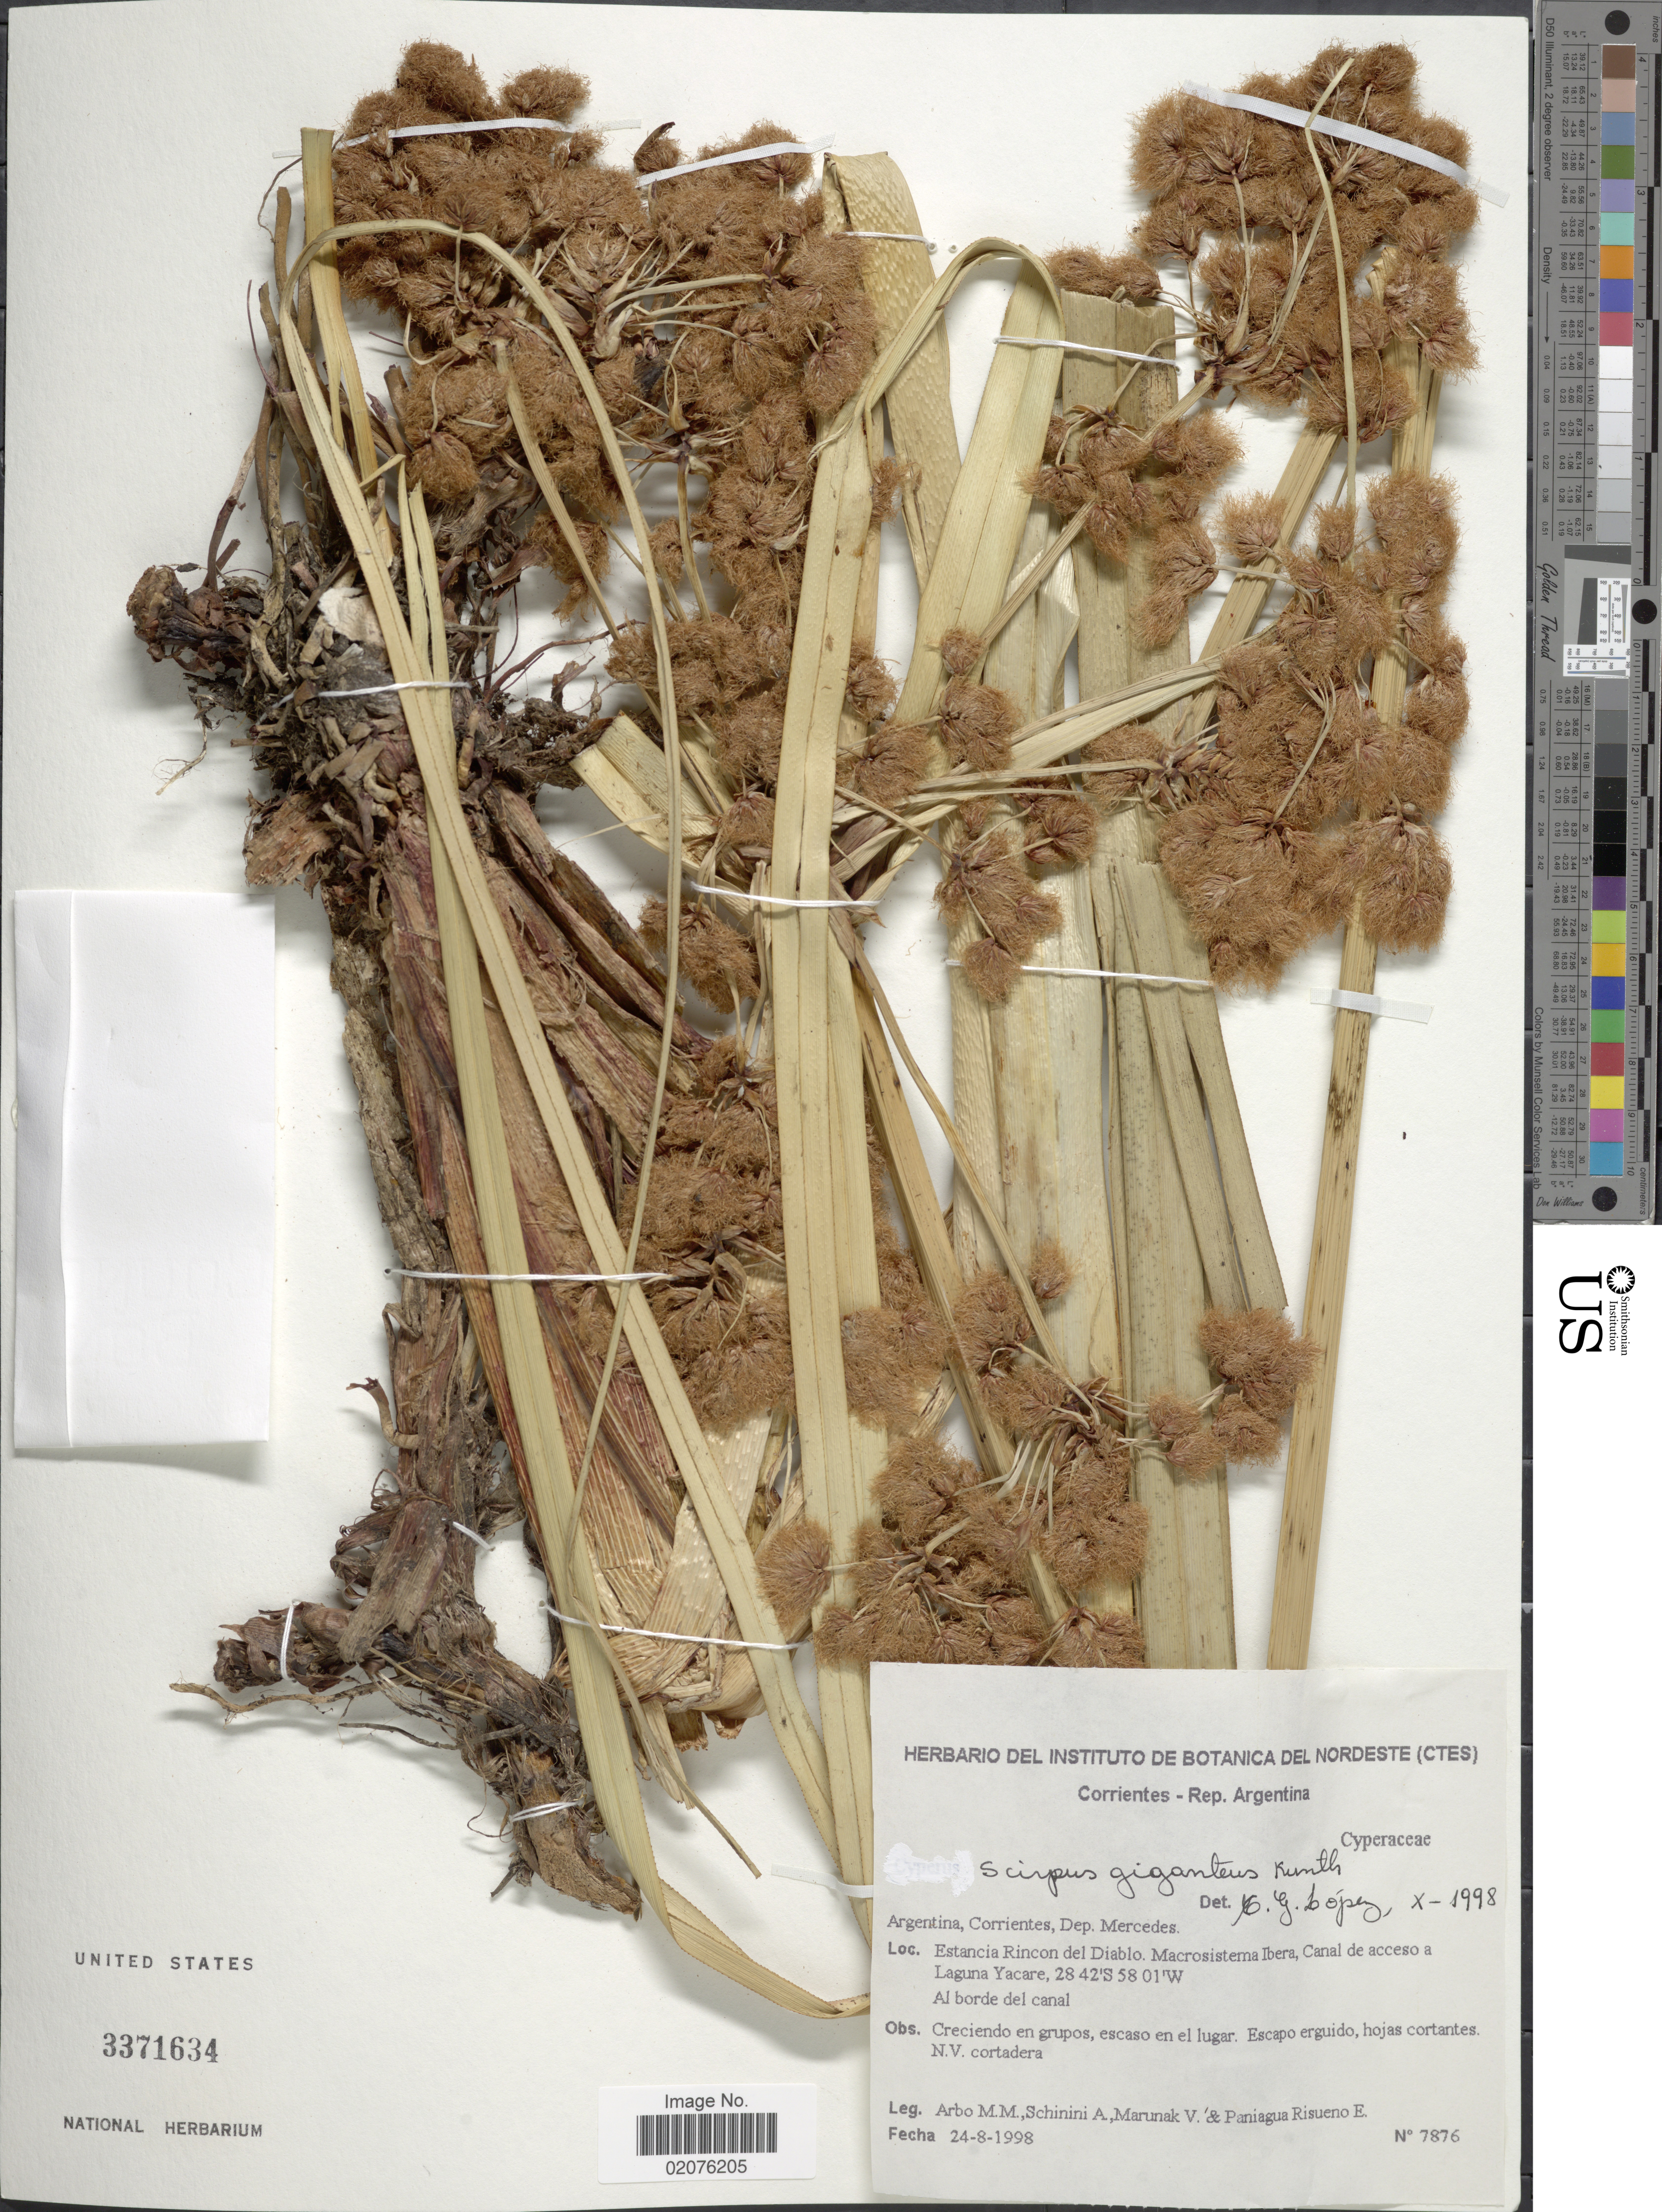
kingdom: Plantae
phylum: Tracheophyta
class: Liliopsida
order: Poales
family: Cyperaceae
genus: Cyperus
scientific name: Cyperus byssaceus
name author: Pereira-Silva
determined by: Strong, Mark T., (BOT), Smithsonian Institution - National Museum of Natural History (UNITED STATES)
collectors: M. M. Arbo, A. Schinini, V. Marunak & P. Risueno E.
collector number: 7876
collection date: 1998-08-24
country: Argentina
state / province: Corrientes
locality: Dep. Mercedes. Estancia Rincon del Diablo, Macrosisterna Ibera, Canal de acceso a Laguna Yacare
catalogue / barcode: US 3371634